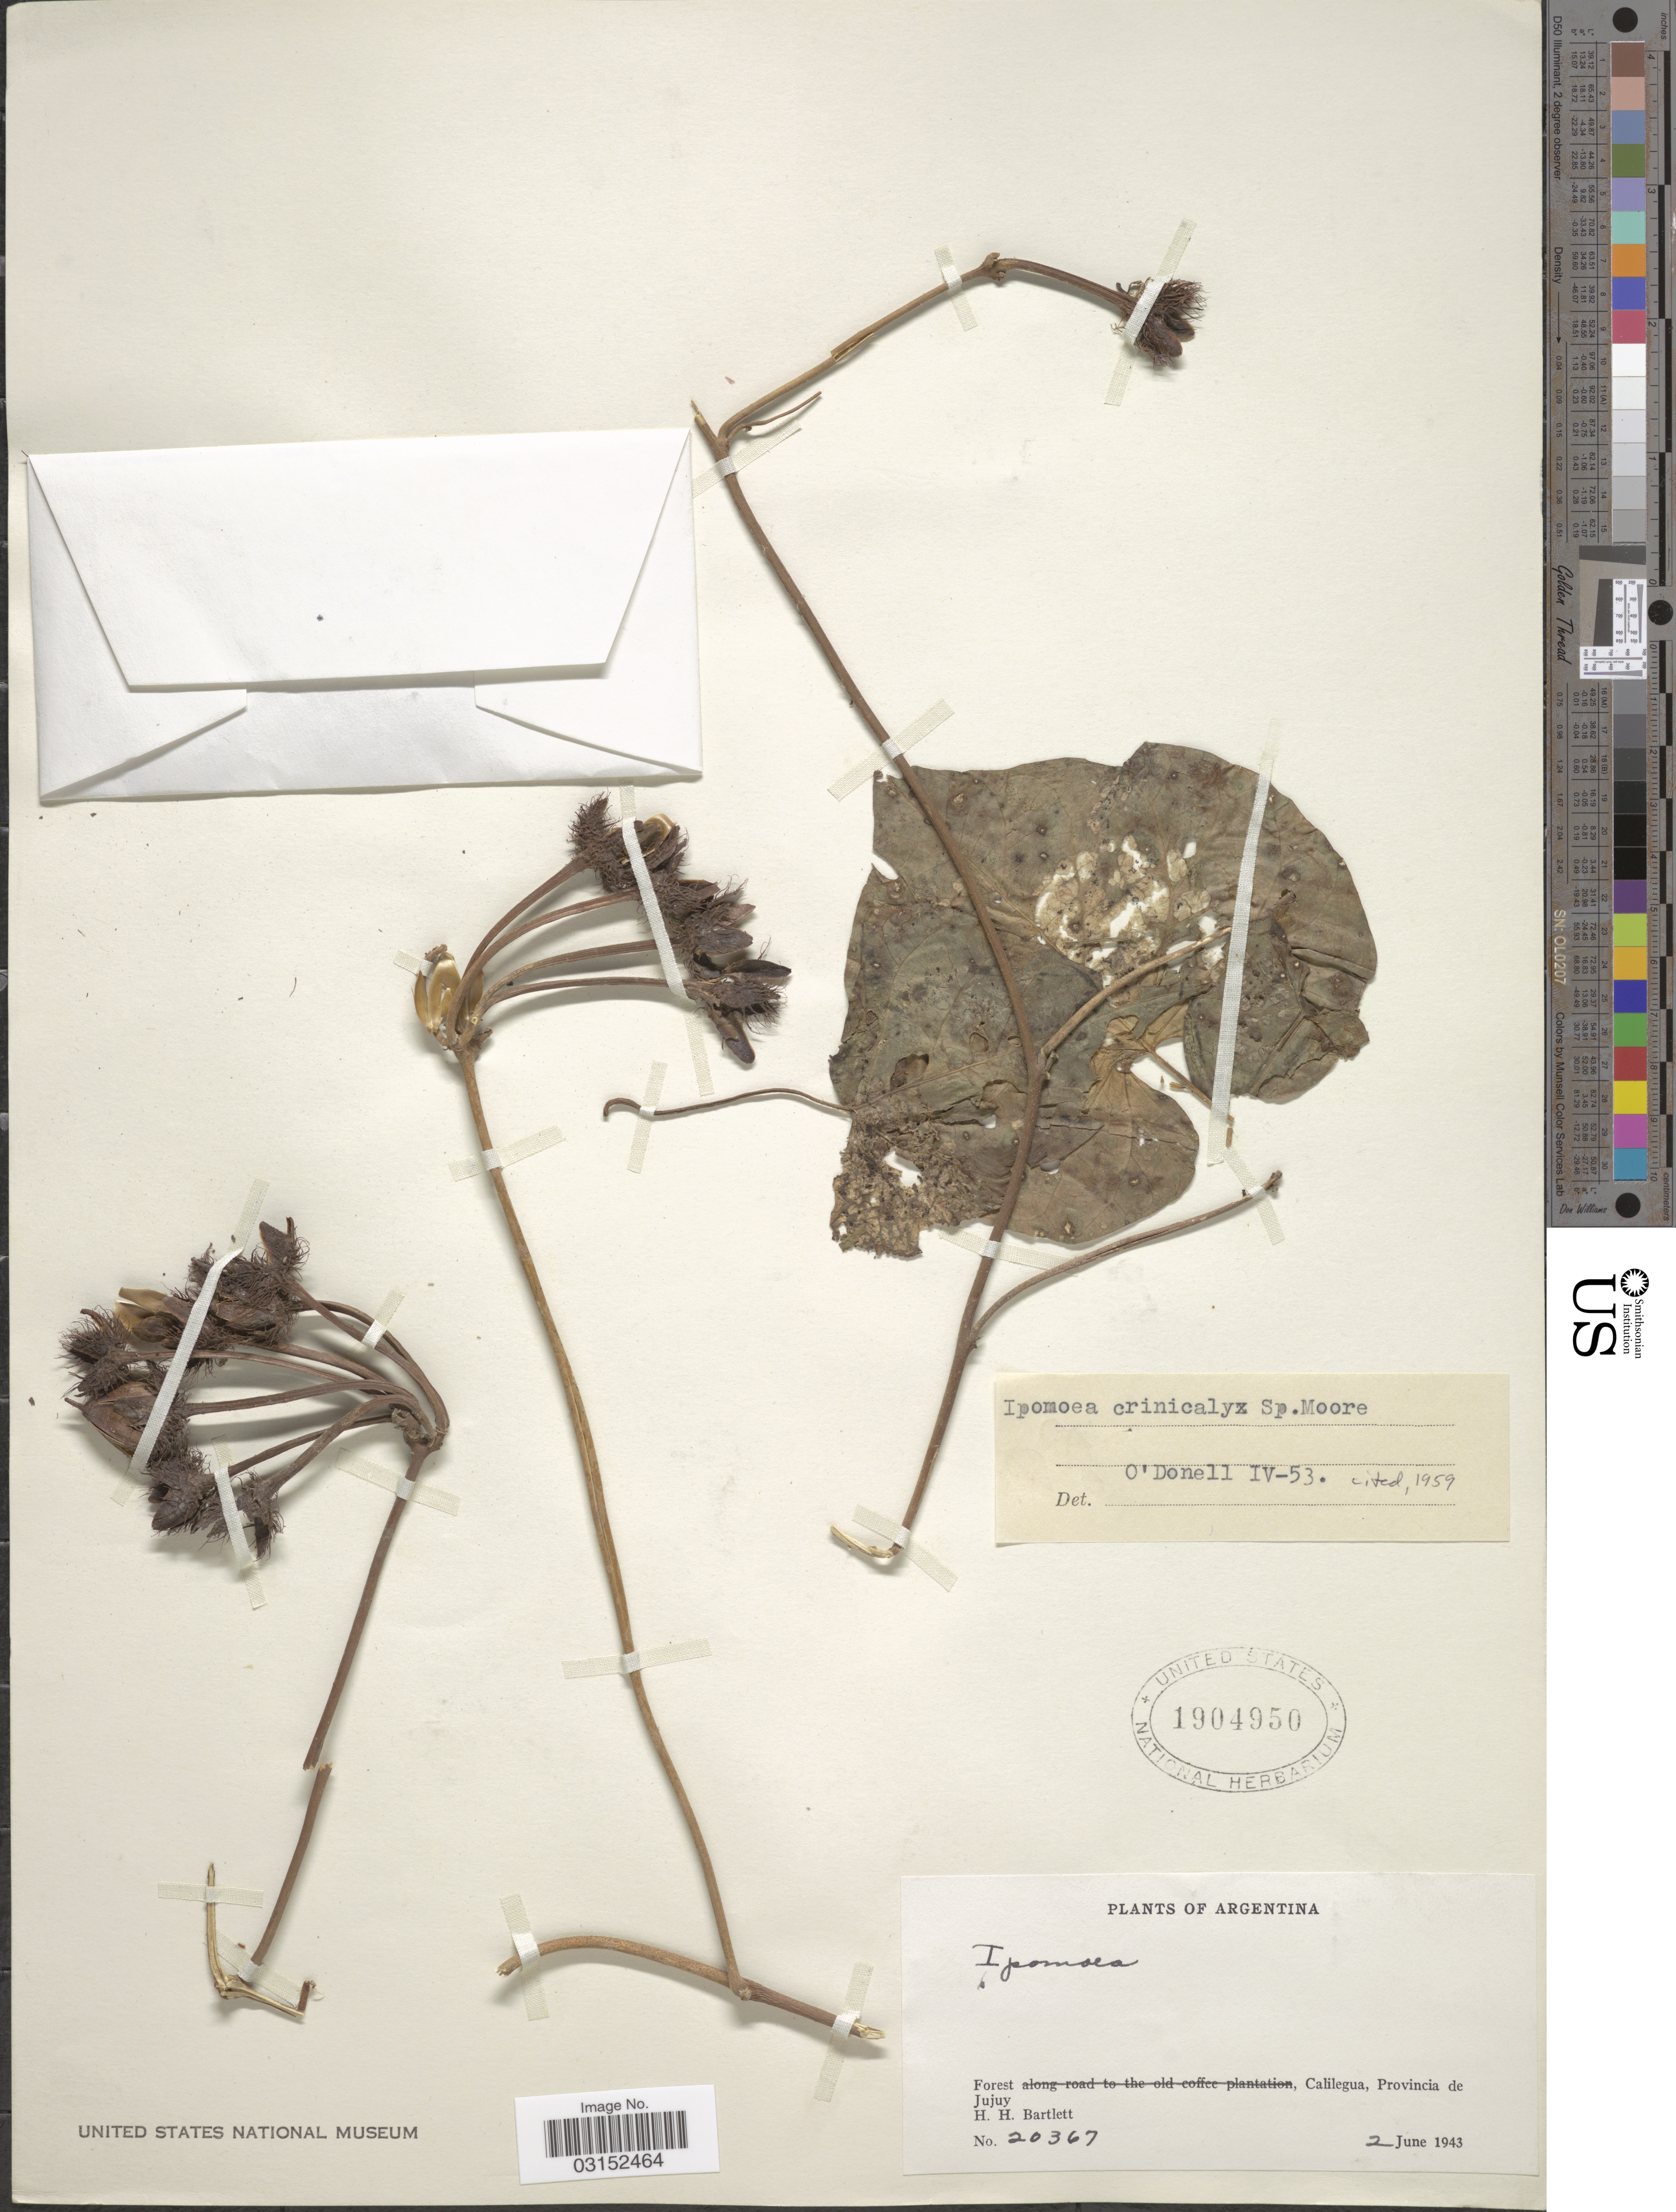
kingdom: Plantae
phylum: Tracheophyta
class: Magnoliopsida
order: Solanales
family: Convolvulaceae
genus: Ipomoea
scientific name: Ipomoea crinicalyx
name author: S. Moore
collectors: H. H. Bartlett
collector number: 20367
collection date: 1943-06-02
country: Argentina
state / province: Jujuy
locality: Forest, Calilegua.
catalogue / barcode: US 1904950